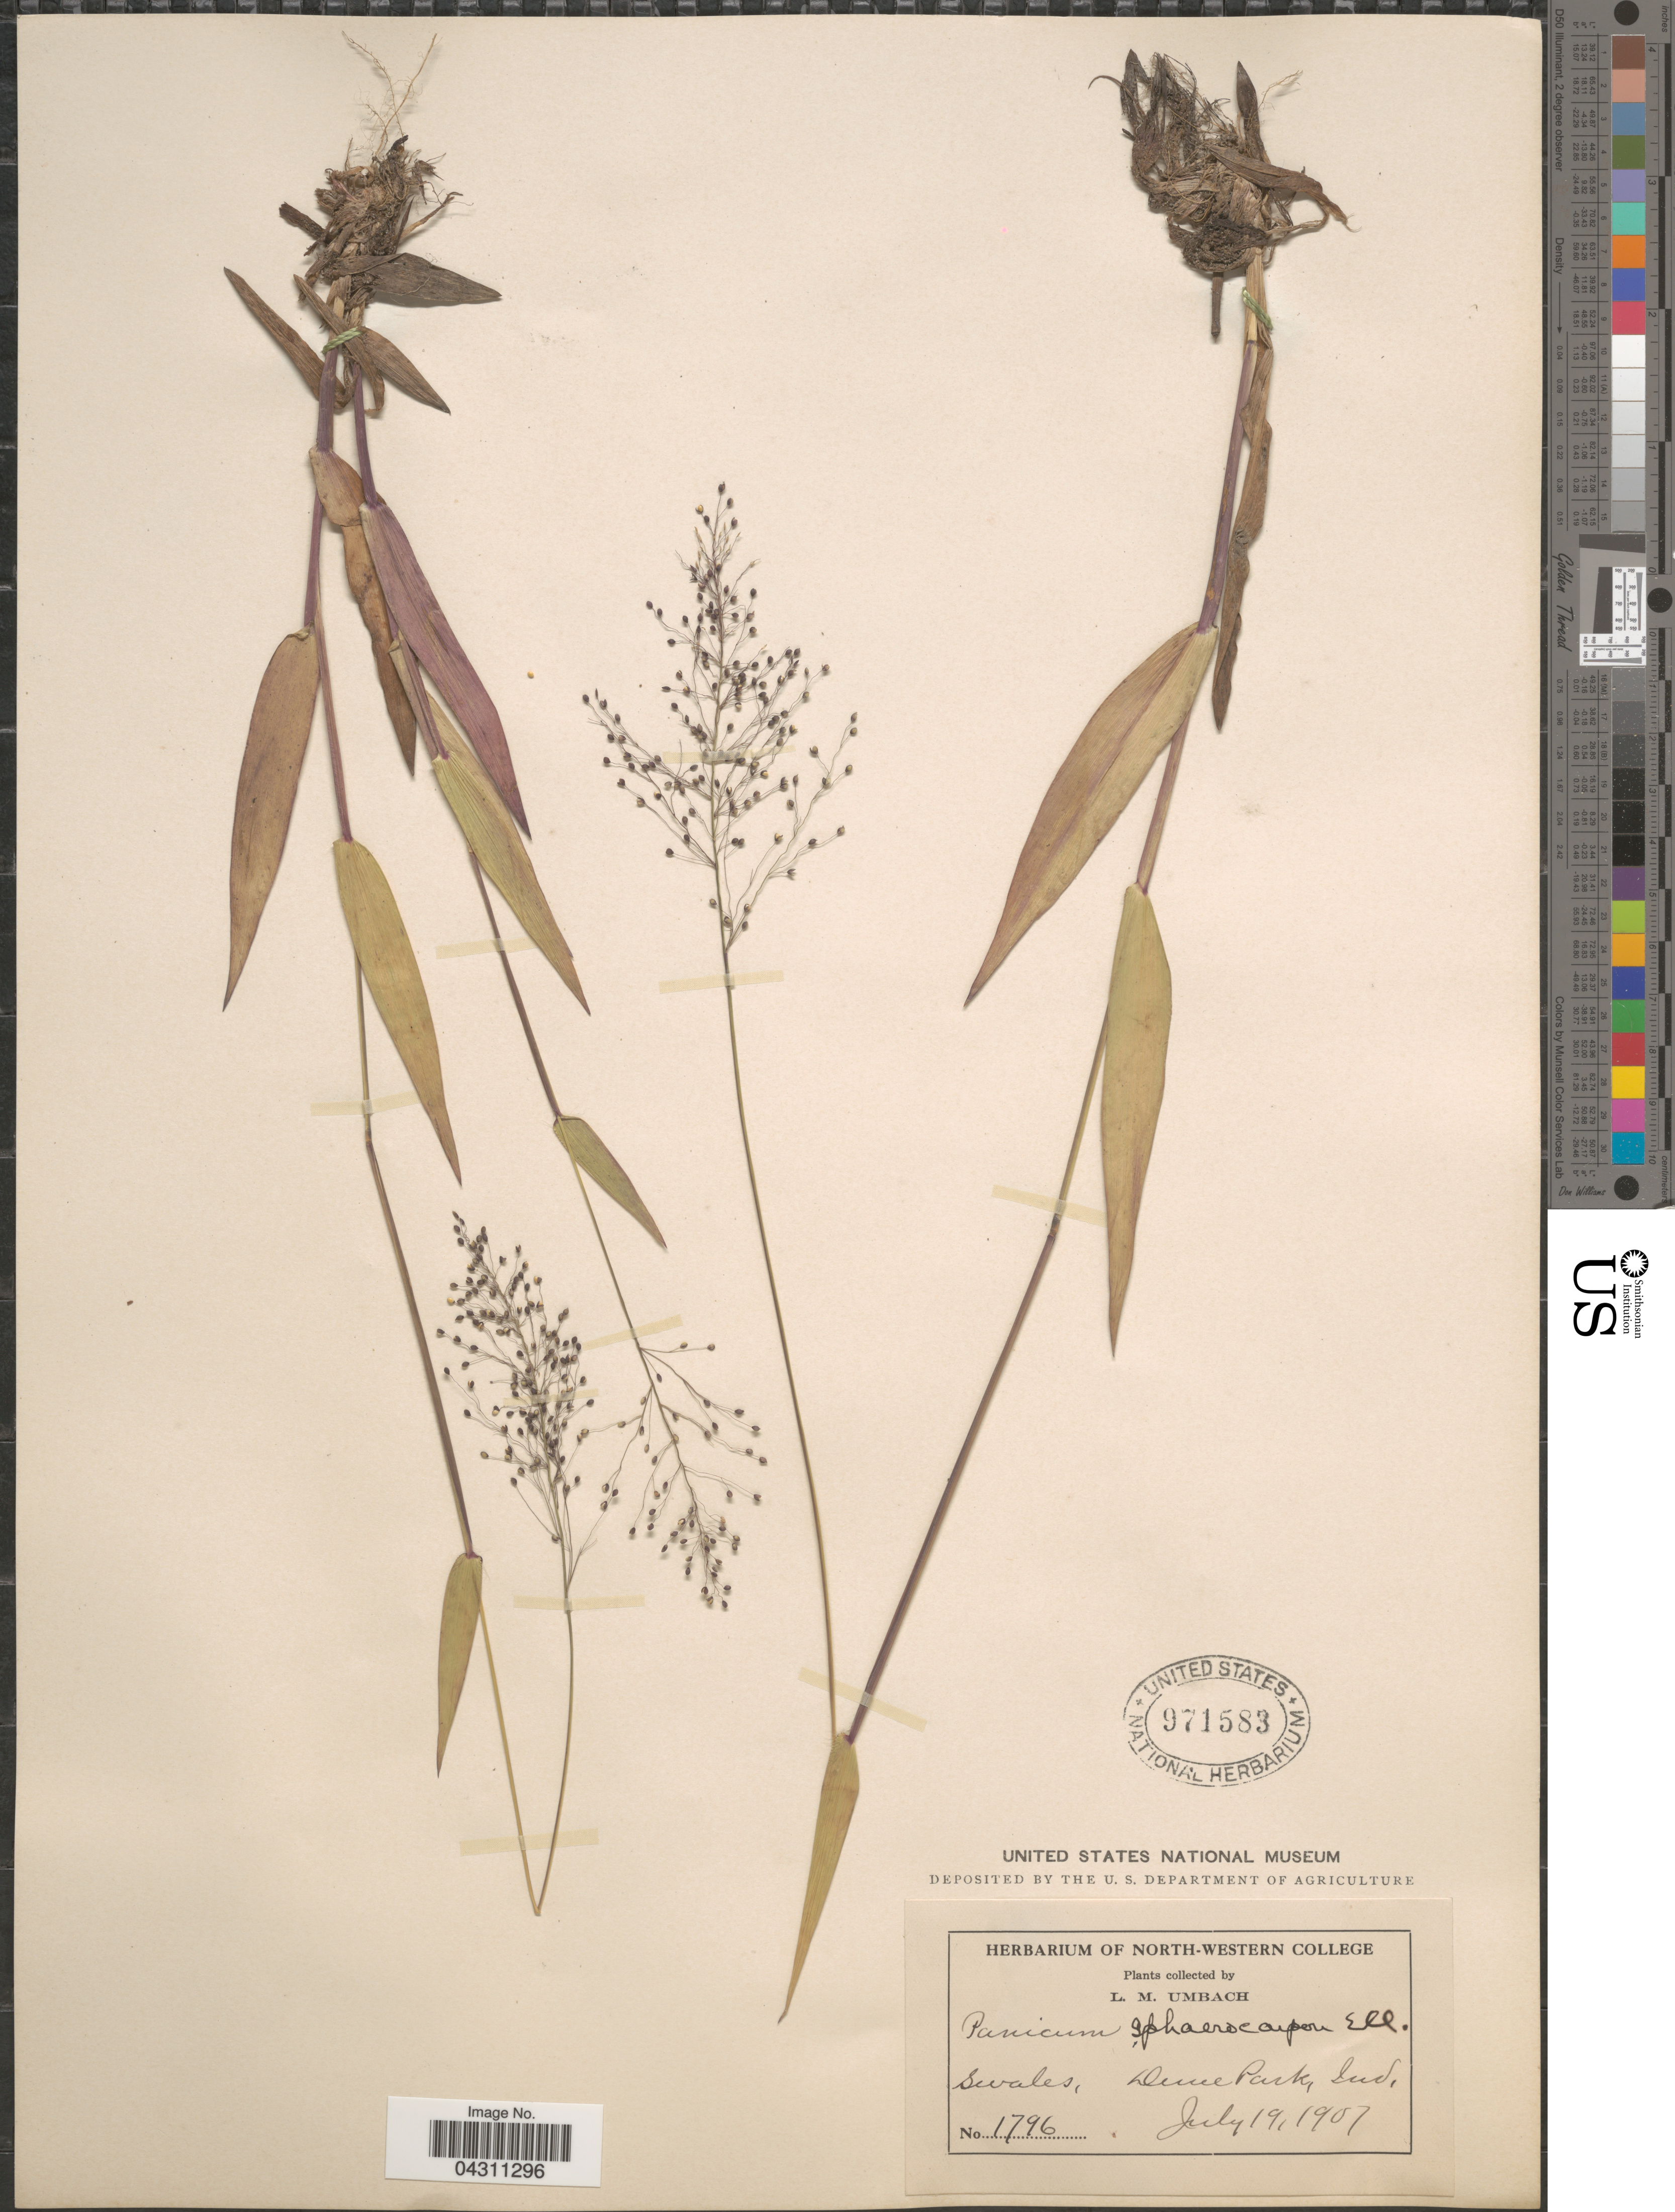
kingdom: Plantae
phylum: Tracheophyta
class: Liliopsida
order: Poales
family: Poaceae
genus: Dichanthelium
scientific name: Dichanthelium sphaerocarpon var. sphaerocarpon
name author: (Elliott) Gould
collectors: L. M. Umbach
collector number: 1796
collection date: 1907-07-19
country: United States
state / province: Indiana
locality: Swales, Dune Park.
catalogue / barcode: US 971583